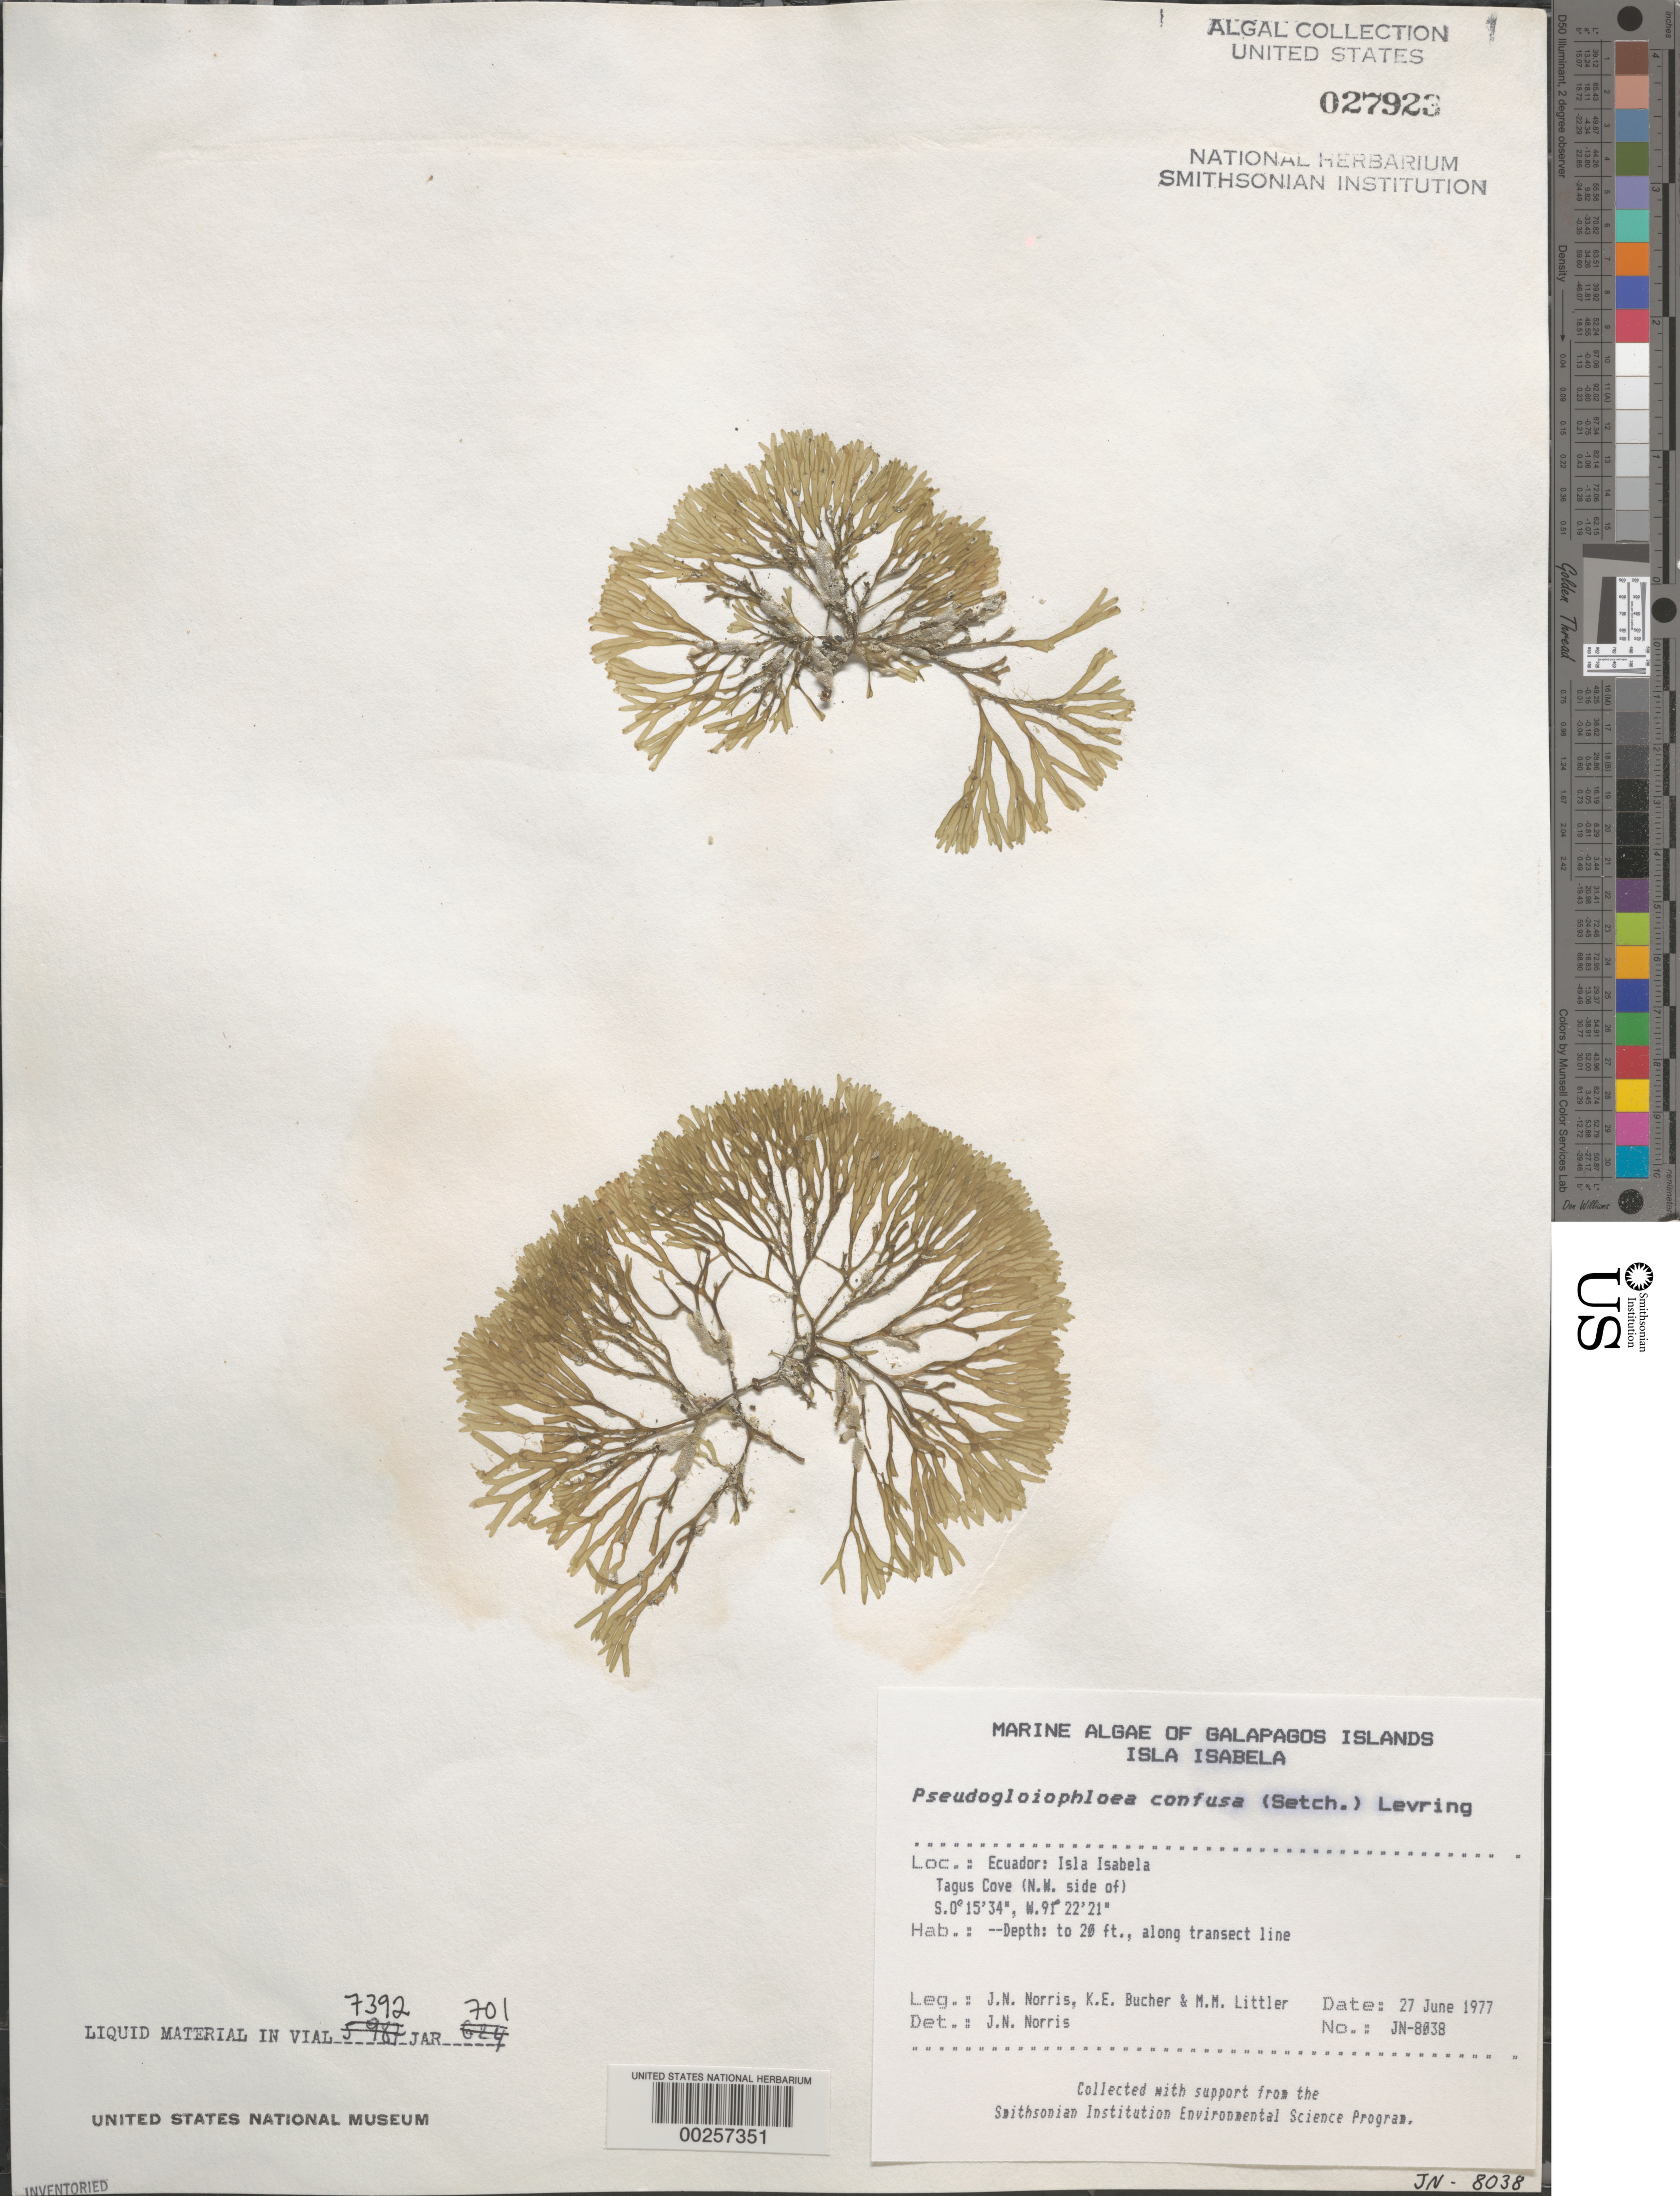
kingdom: Plantae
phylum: Rhodophyta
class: Florideophyceae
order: Nemaliales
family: Scinaiaceae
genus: Scinaia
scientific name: Scinaia confusa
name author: (Setch.) Huisman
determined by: Algae name updating Project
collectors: J. N. Norris, K. E. Bucher & M. M. Littler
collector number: JN-8038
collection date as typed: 27 Jun 1977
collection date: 1977-06-27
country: Ecuador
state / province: Colón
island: Isabela [Albemarle]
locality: Tagus Cove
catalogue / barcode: US 27923